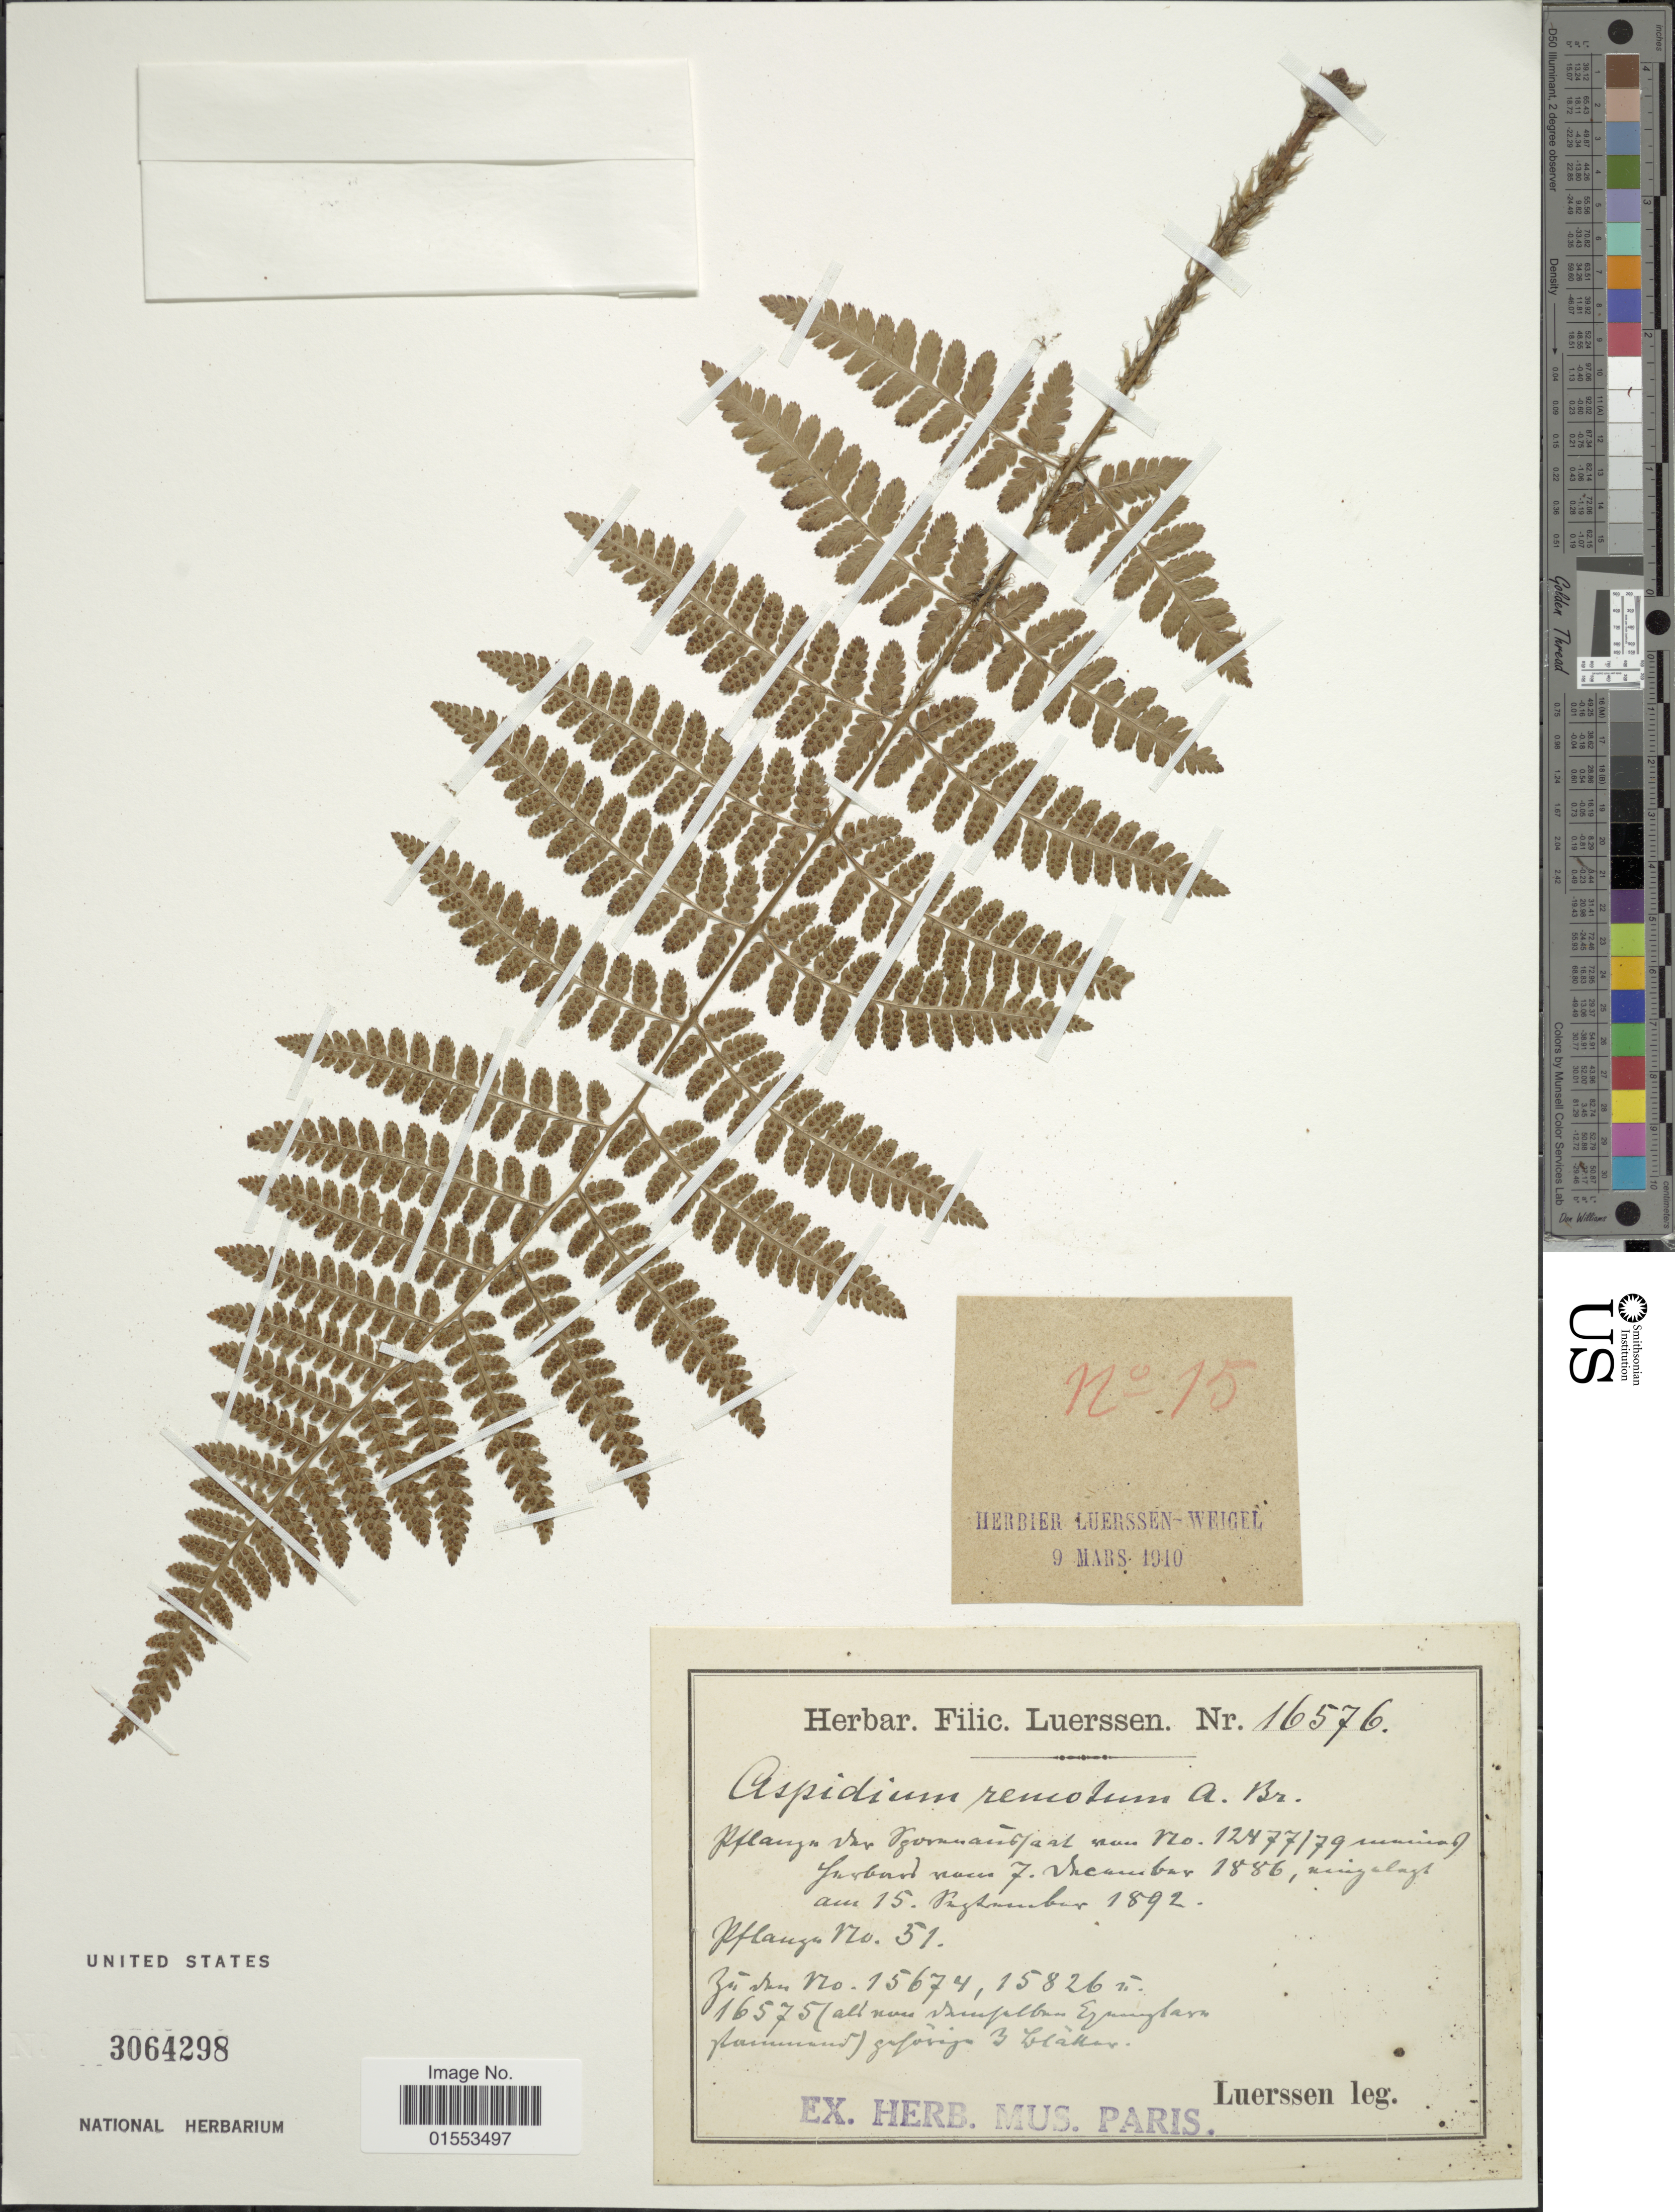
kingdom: Plantae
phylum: Tracheophyta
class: Polypodiopsida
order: Polypodiales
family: Dryopteridaceae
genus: Dryopteris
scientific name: Dryopteris remota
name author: (A. Braun) Hayek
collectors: C. Luerssen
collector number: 1656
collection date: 1886-12-07/1892-11-15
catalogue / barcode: US 3064298